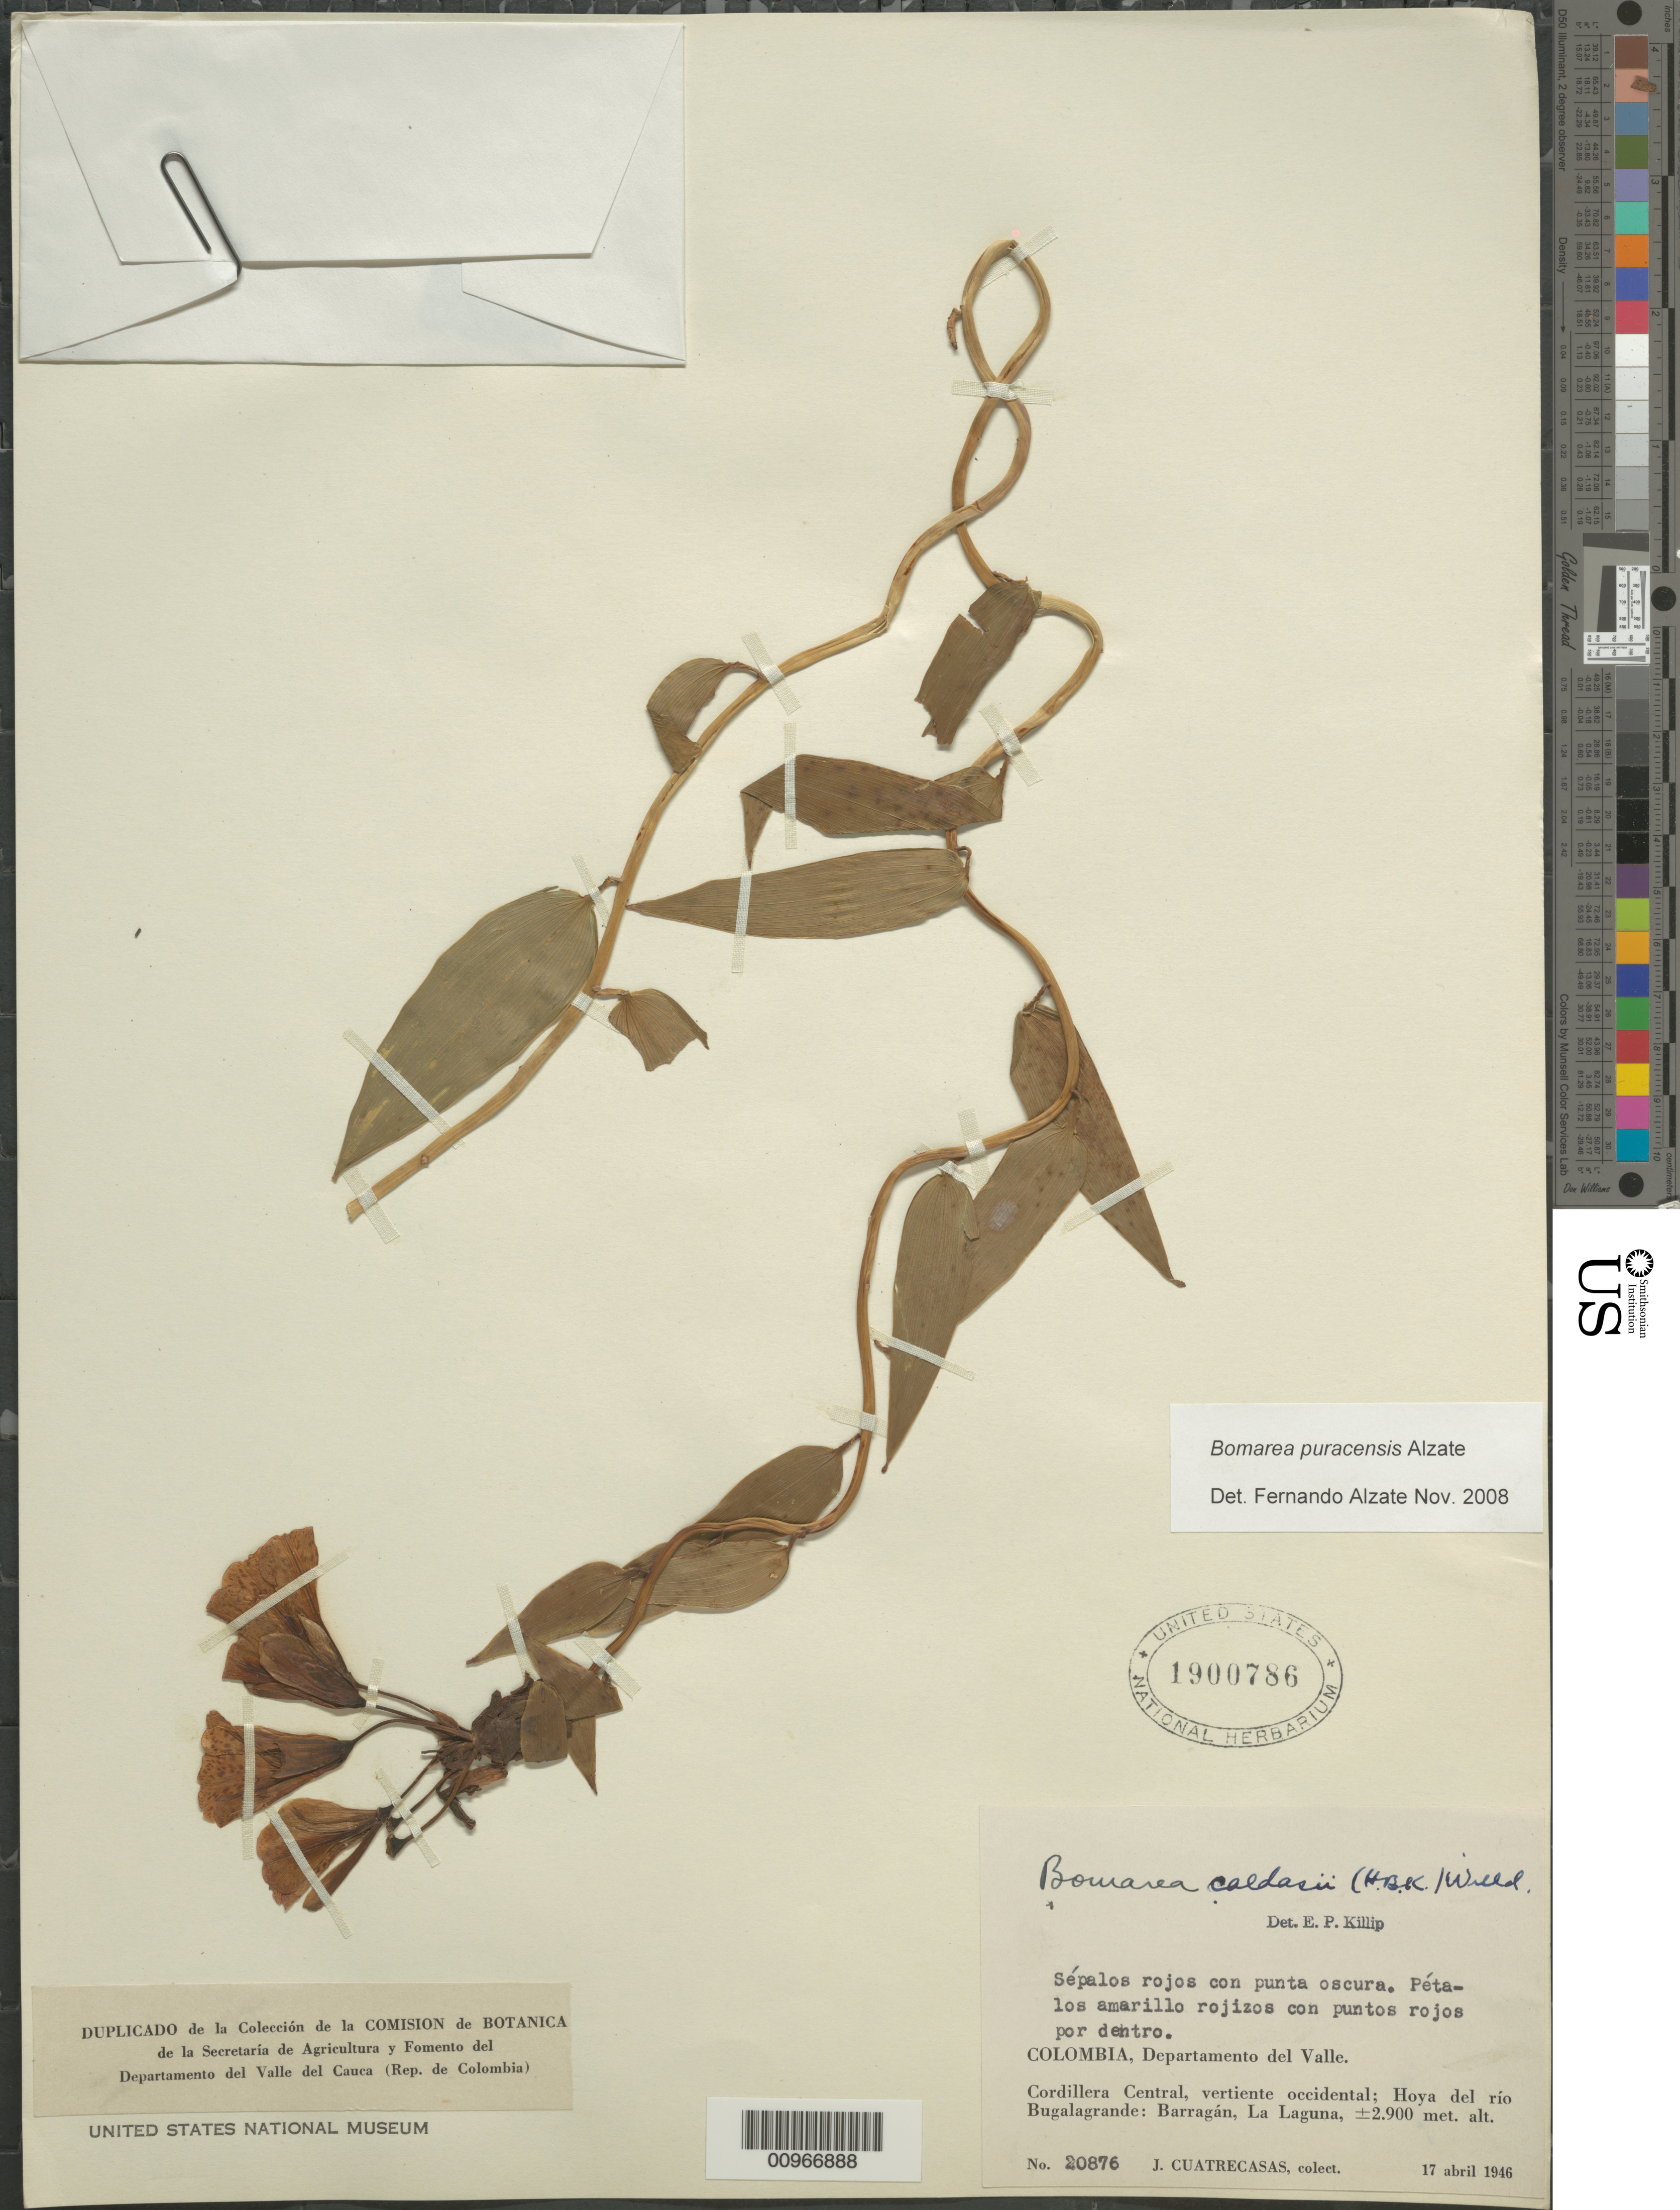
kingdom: Plantae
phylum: Tracheophyta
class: Liliopsida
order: Liliales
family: Alstroemeriaceae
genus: Bomarea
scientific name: Bomarea puracensis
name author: Alzate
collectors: J. Cuatrecasas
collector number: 20876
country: Colombia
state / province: Valle del Cauca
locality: Hoya del Rio Bugla Grande, Barragan La Lagdna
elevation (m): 2900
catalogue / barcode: US 1900786